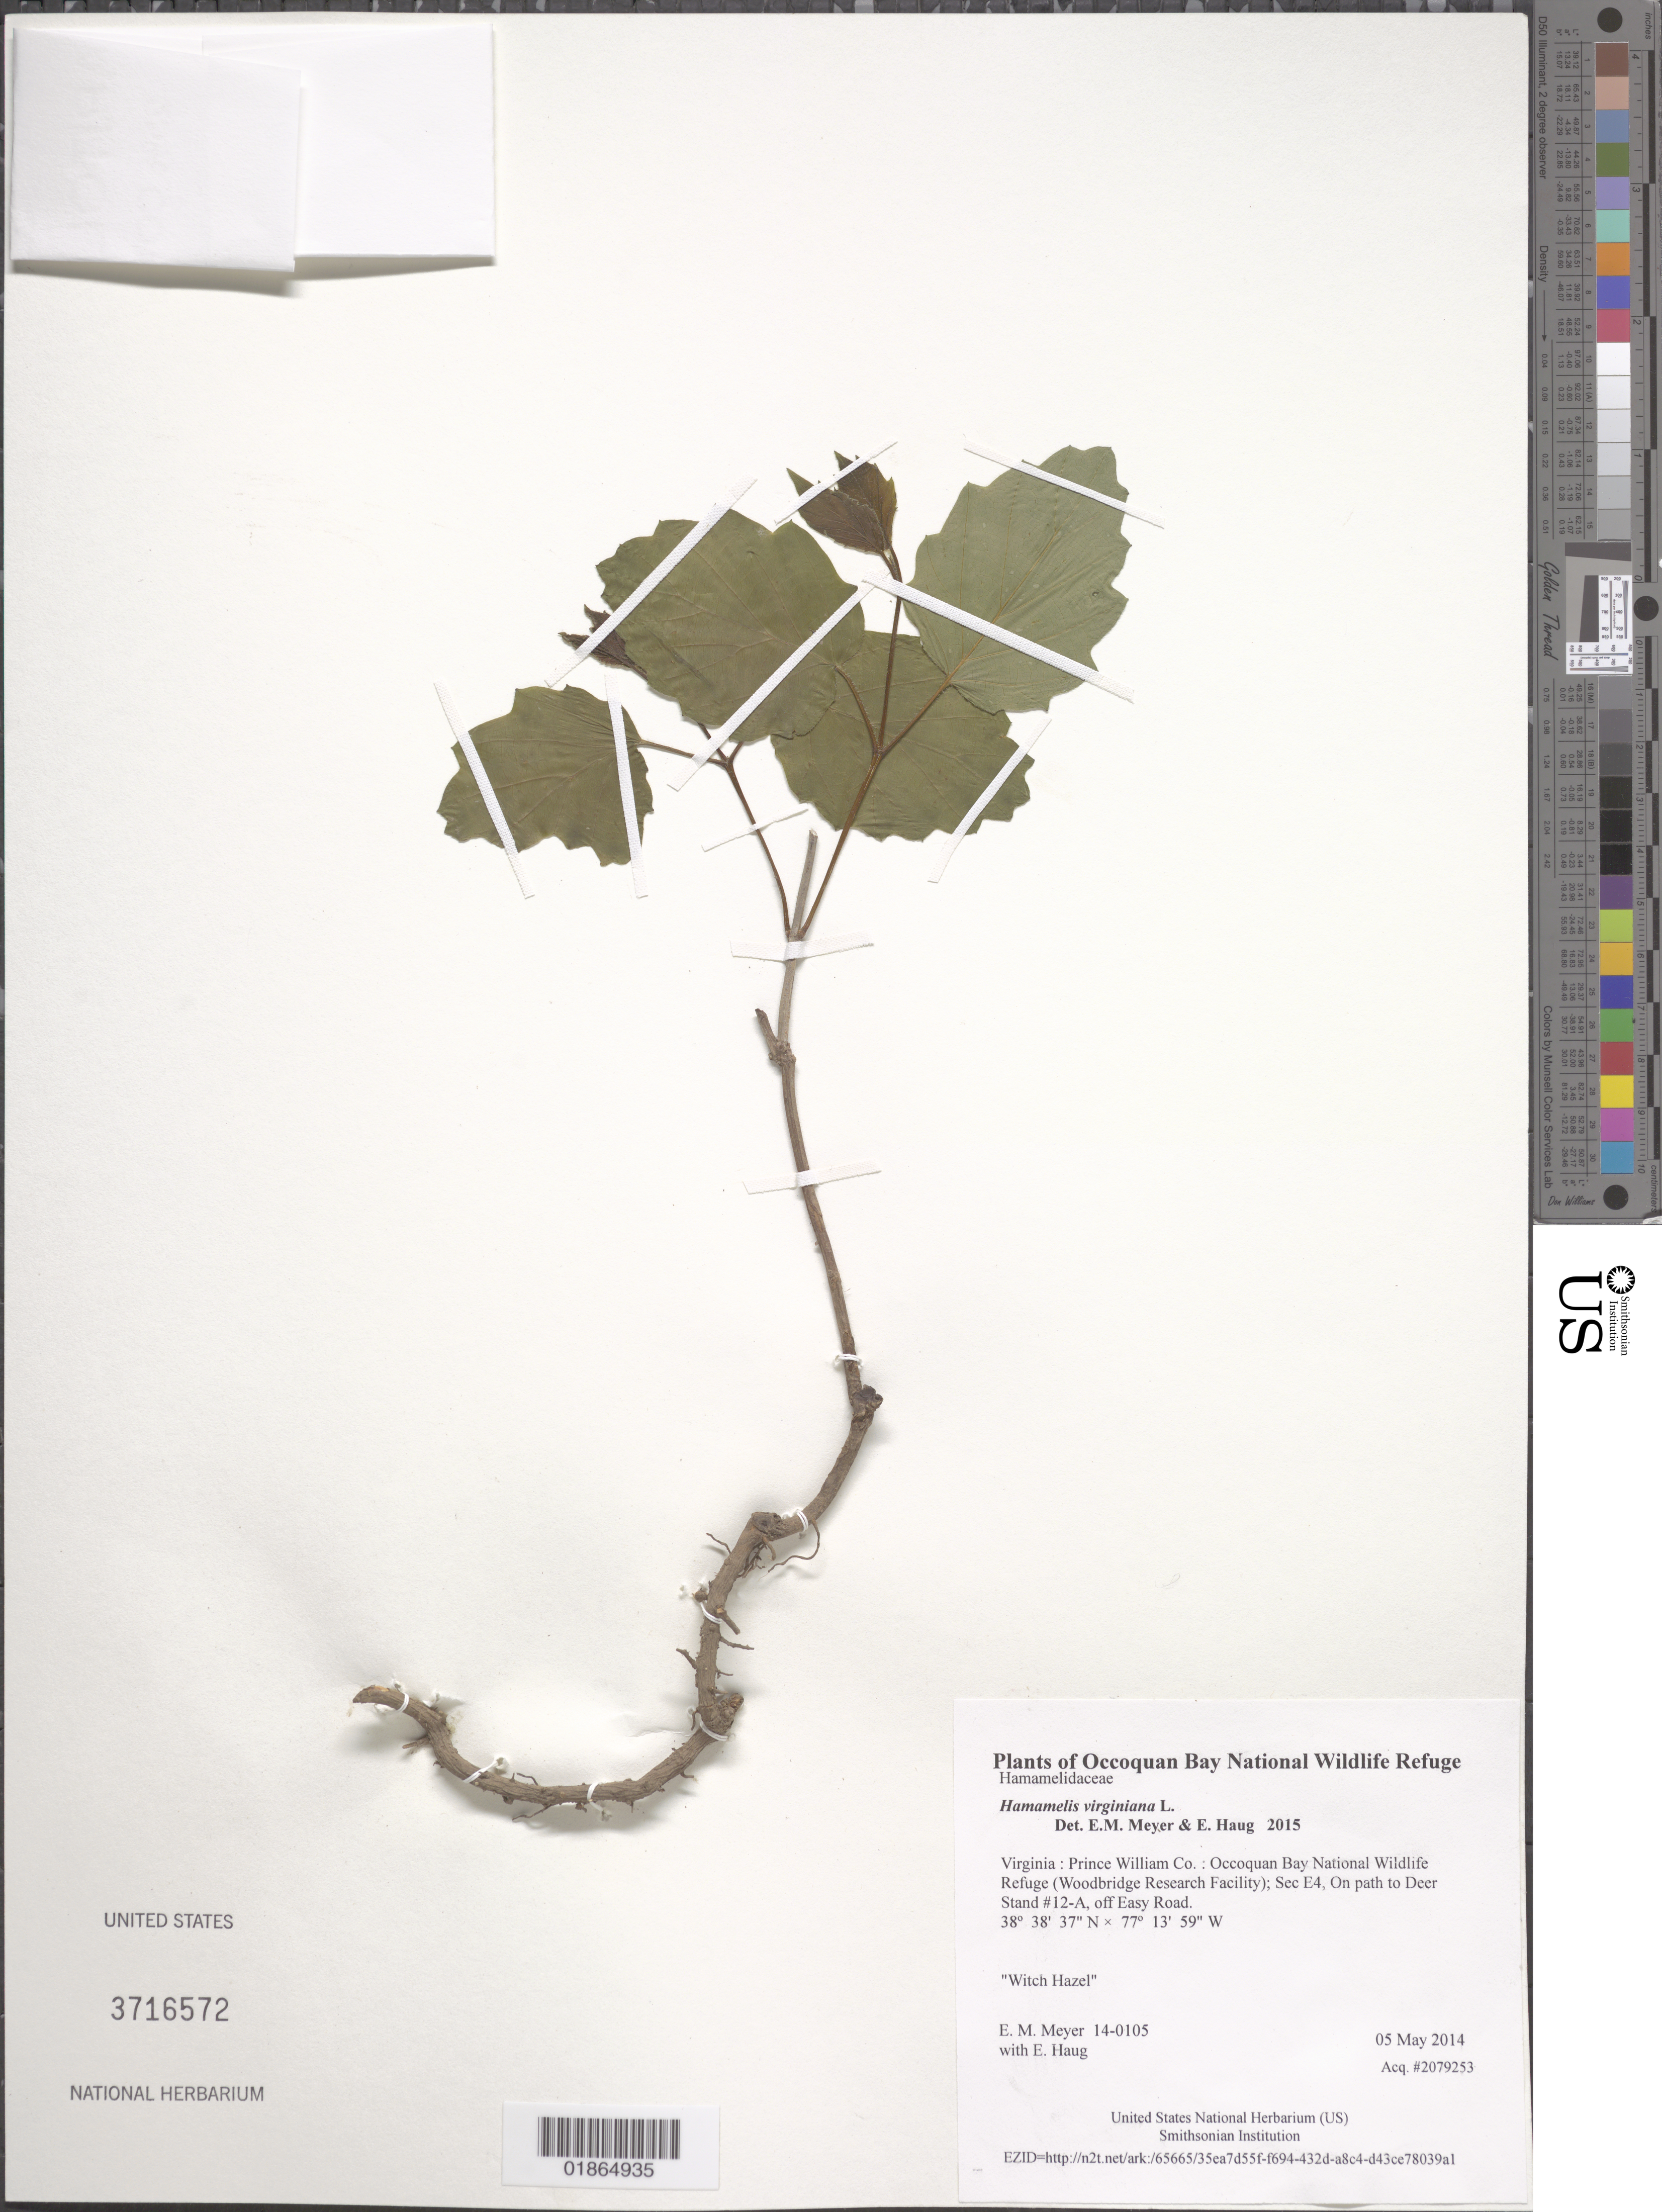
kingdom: Plantae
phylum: Tracheophyta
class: Magnoliopsida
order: Saxifragales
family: Hamamelidaceae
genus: Hamamelis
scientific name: Hamamelis virginiana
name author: L.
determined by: Meyer, E. M.; Haug, E.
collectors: E. M. Meyer & E. Haug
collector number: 14-0105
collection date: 2014-05-05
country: United States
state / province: Virginia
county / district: Prince William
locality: Occoquan Bay National Wildlife Refuge (Woodbridge Research Facility); Sec E4, On path to Deer Stand #12-A, off Easy Road.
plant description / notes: Witch Hazel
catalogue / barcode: US 3716572